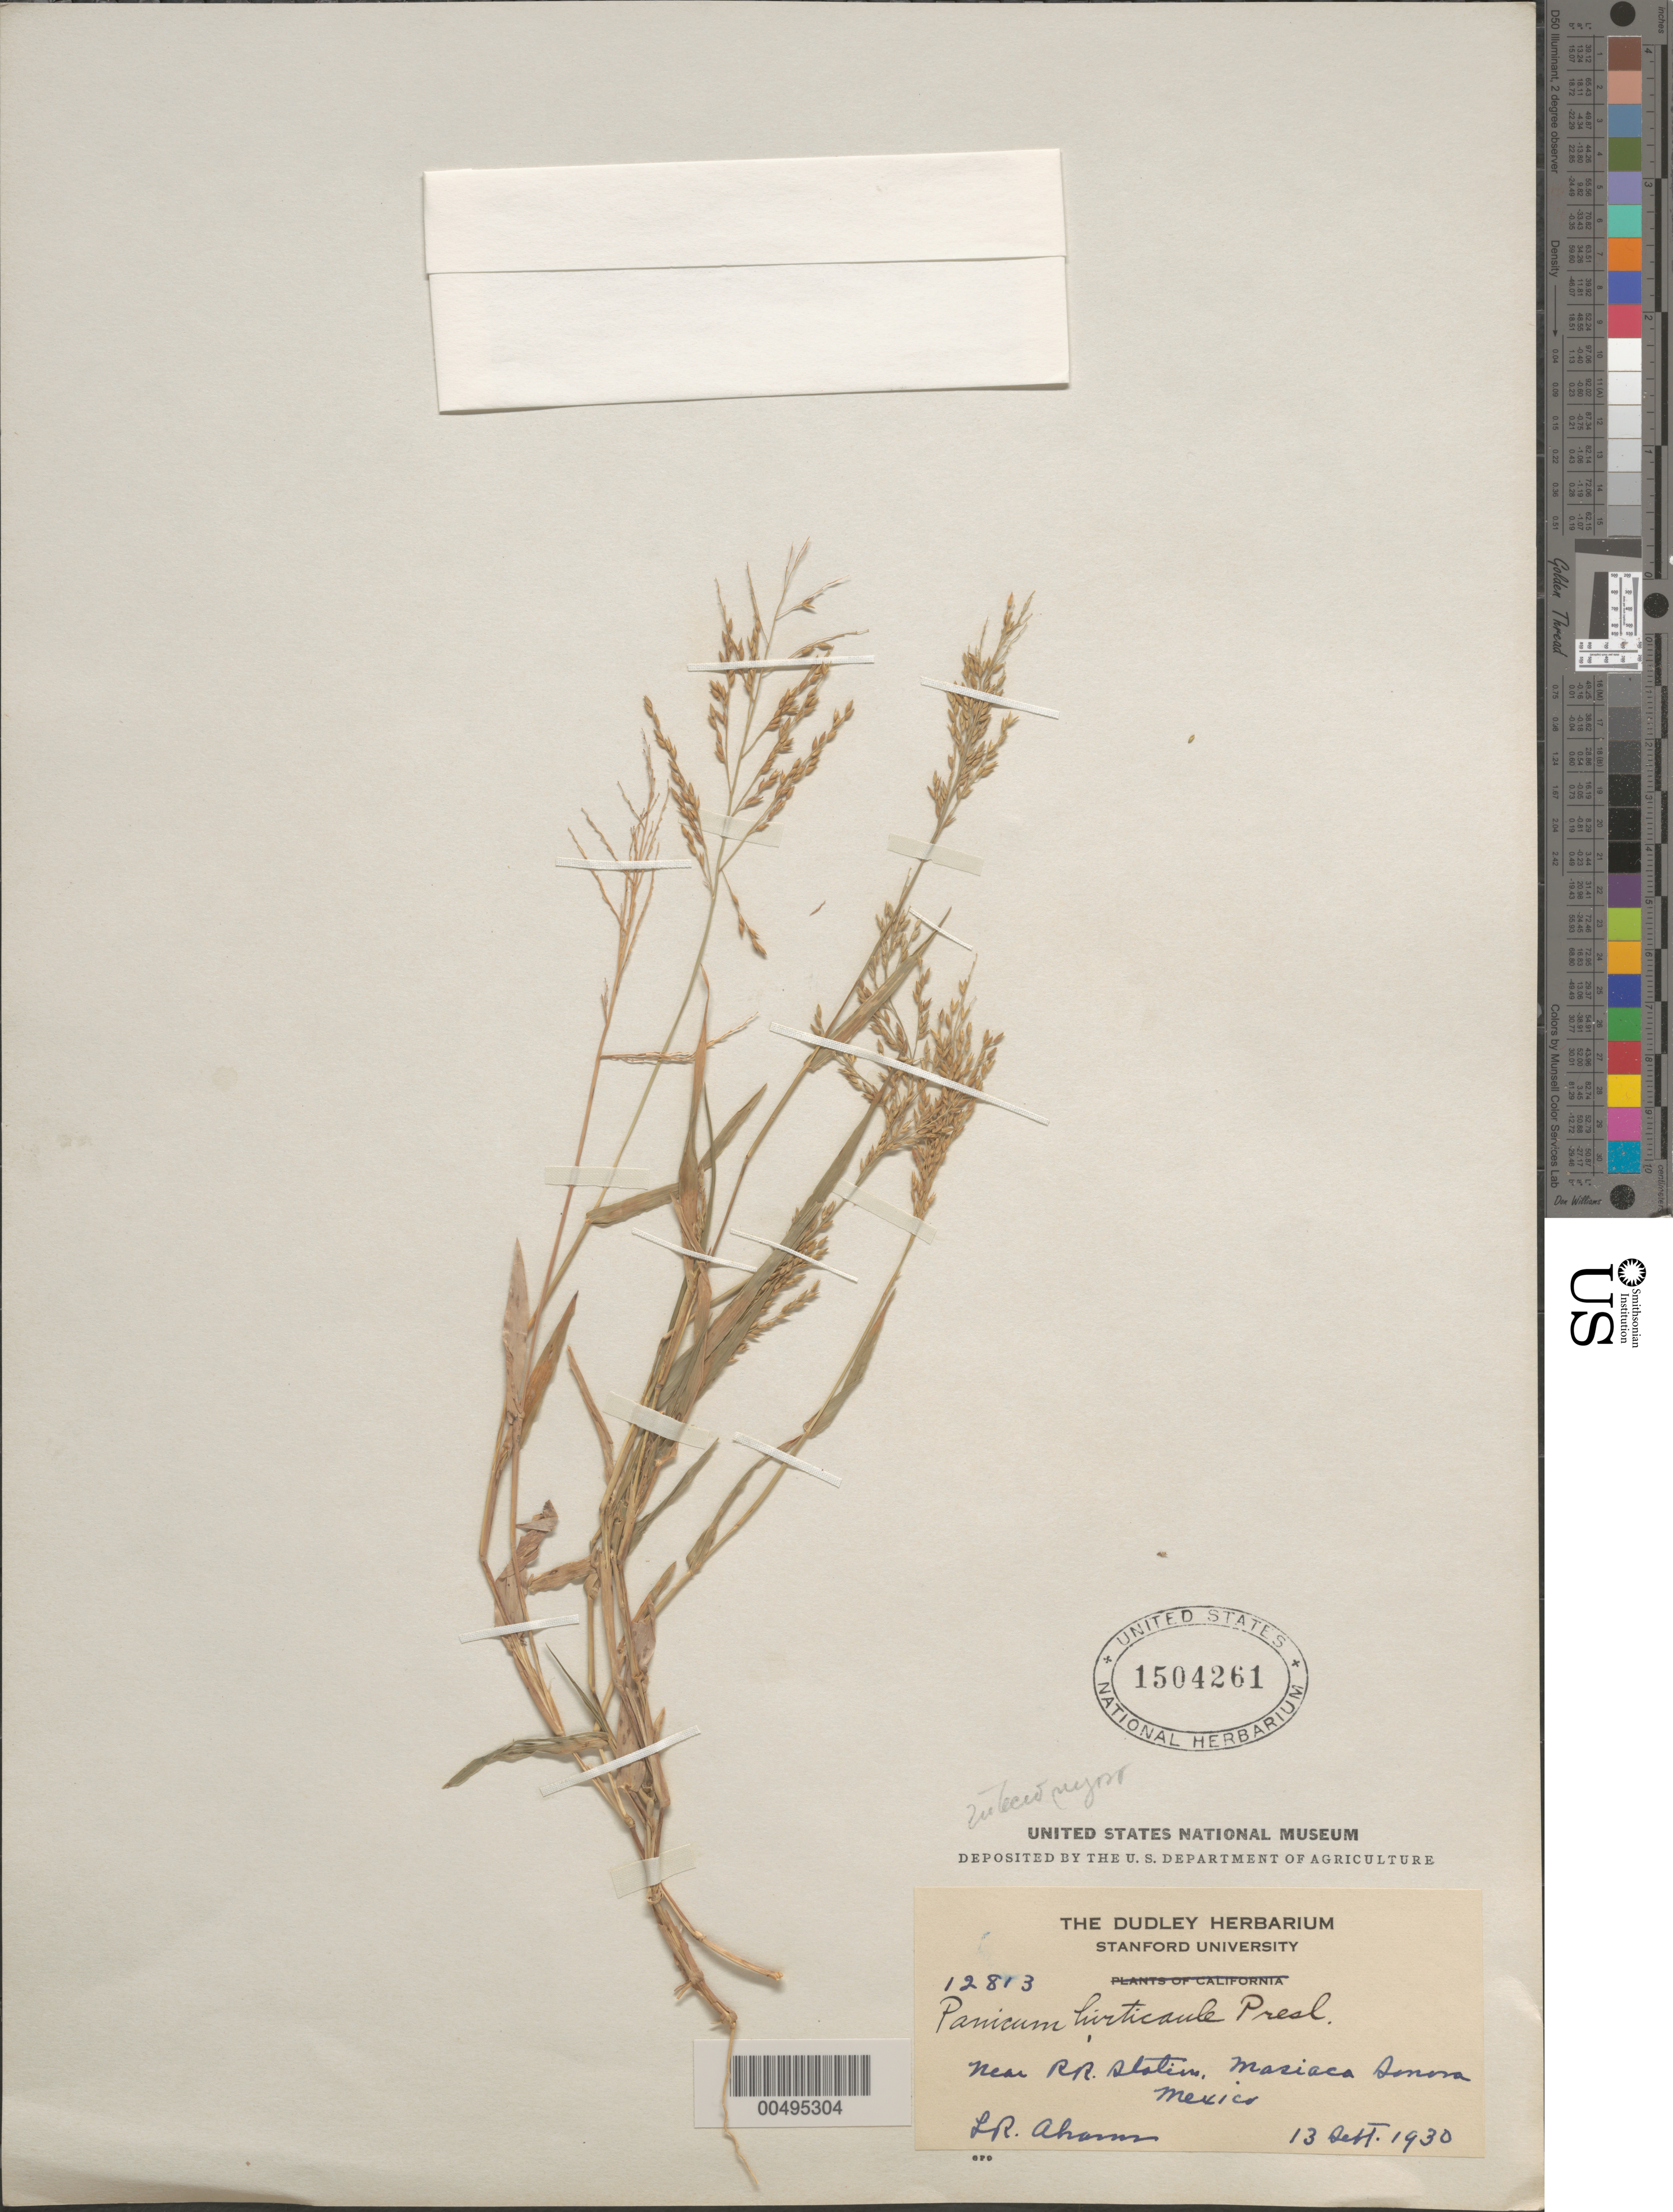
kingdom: Plantae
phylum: Tracheophyta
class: Liliopsida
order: Poales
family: Poaceae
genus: Panicum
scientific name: Panicum hirticaule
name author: J. Presl in C. Presl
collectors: L. Ahorns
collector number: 12873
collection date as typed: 13 Sep 1930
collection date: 1930-09-13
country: Mexico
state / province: Sonora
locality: Near R.R. Station, Masiaca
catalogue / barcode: US 1504261